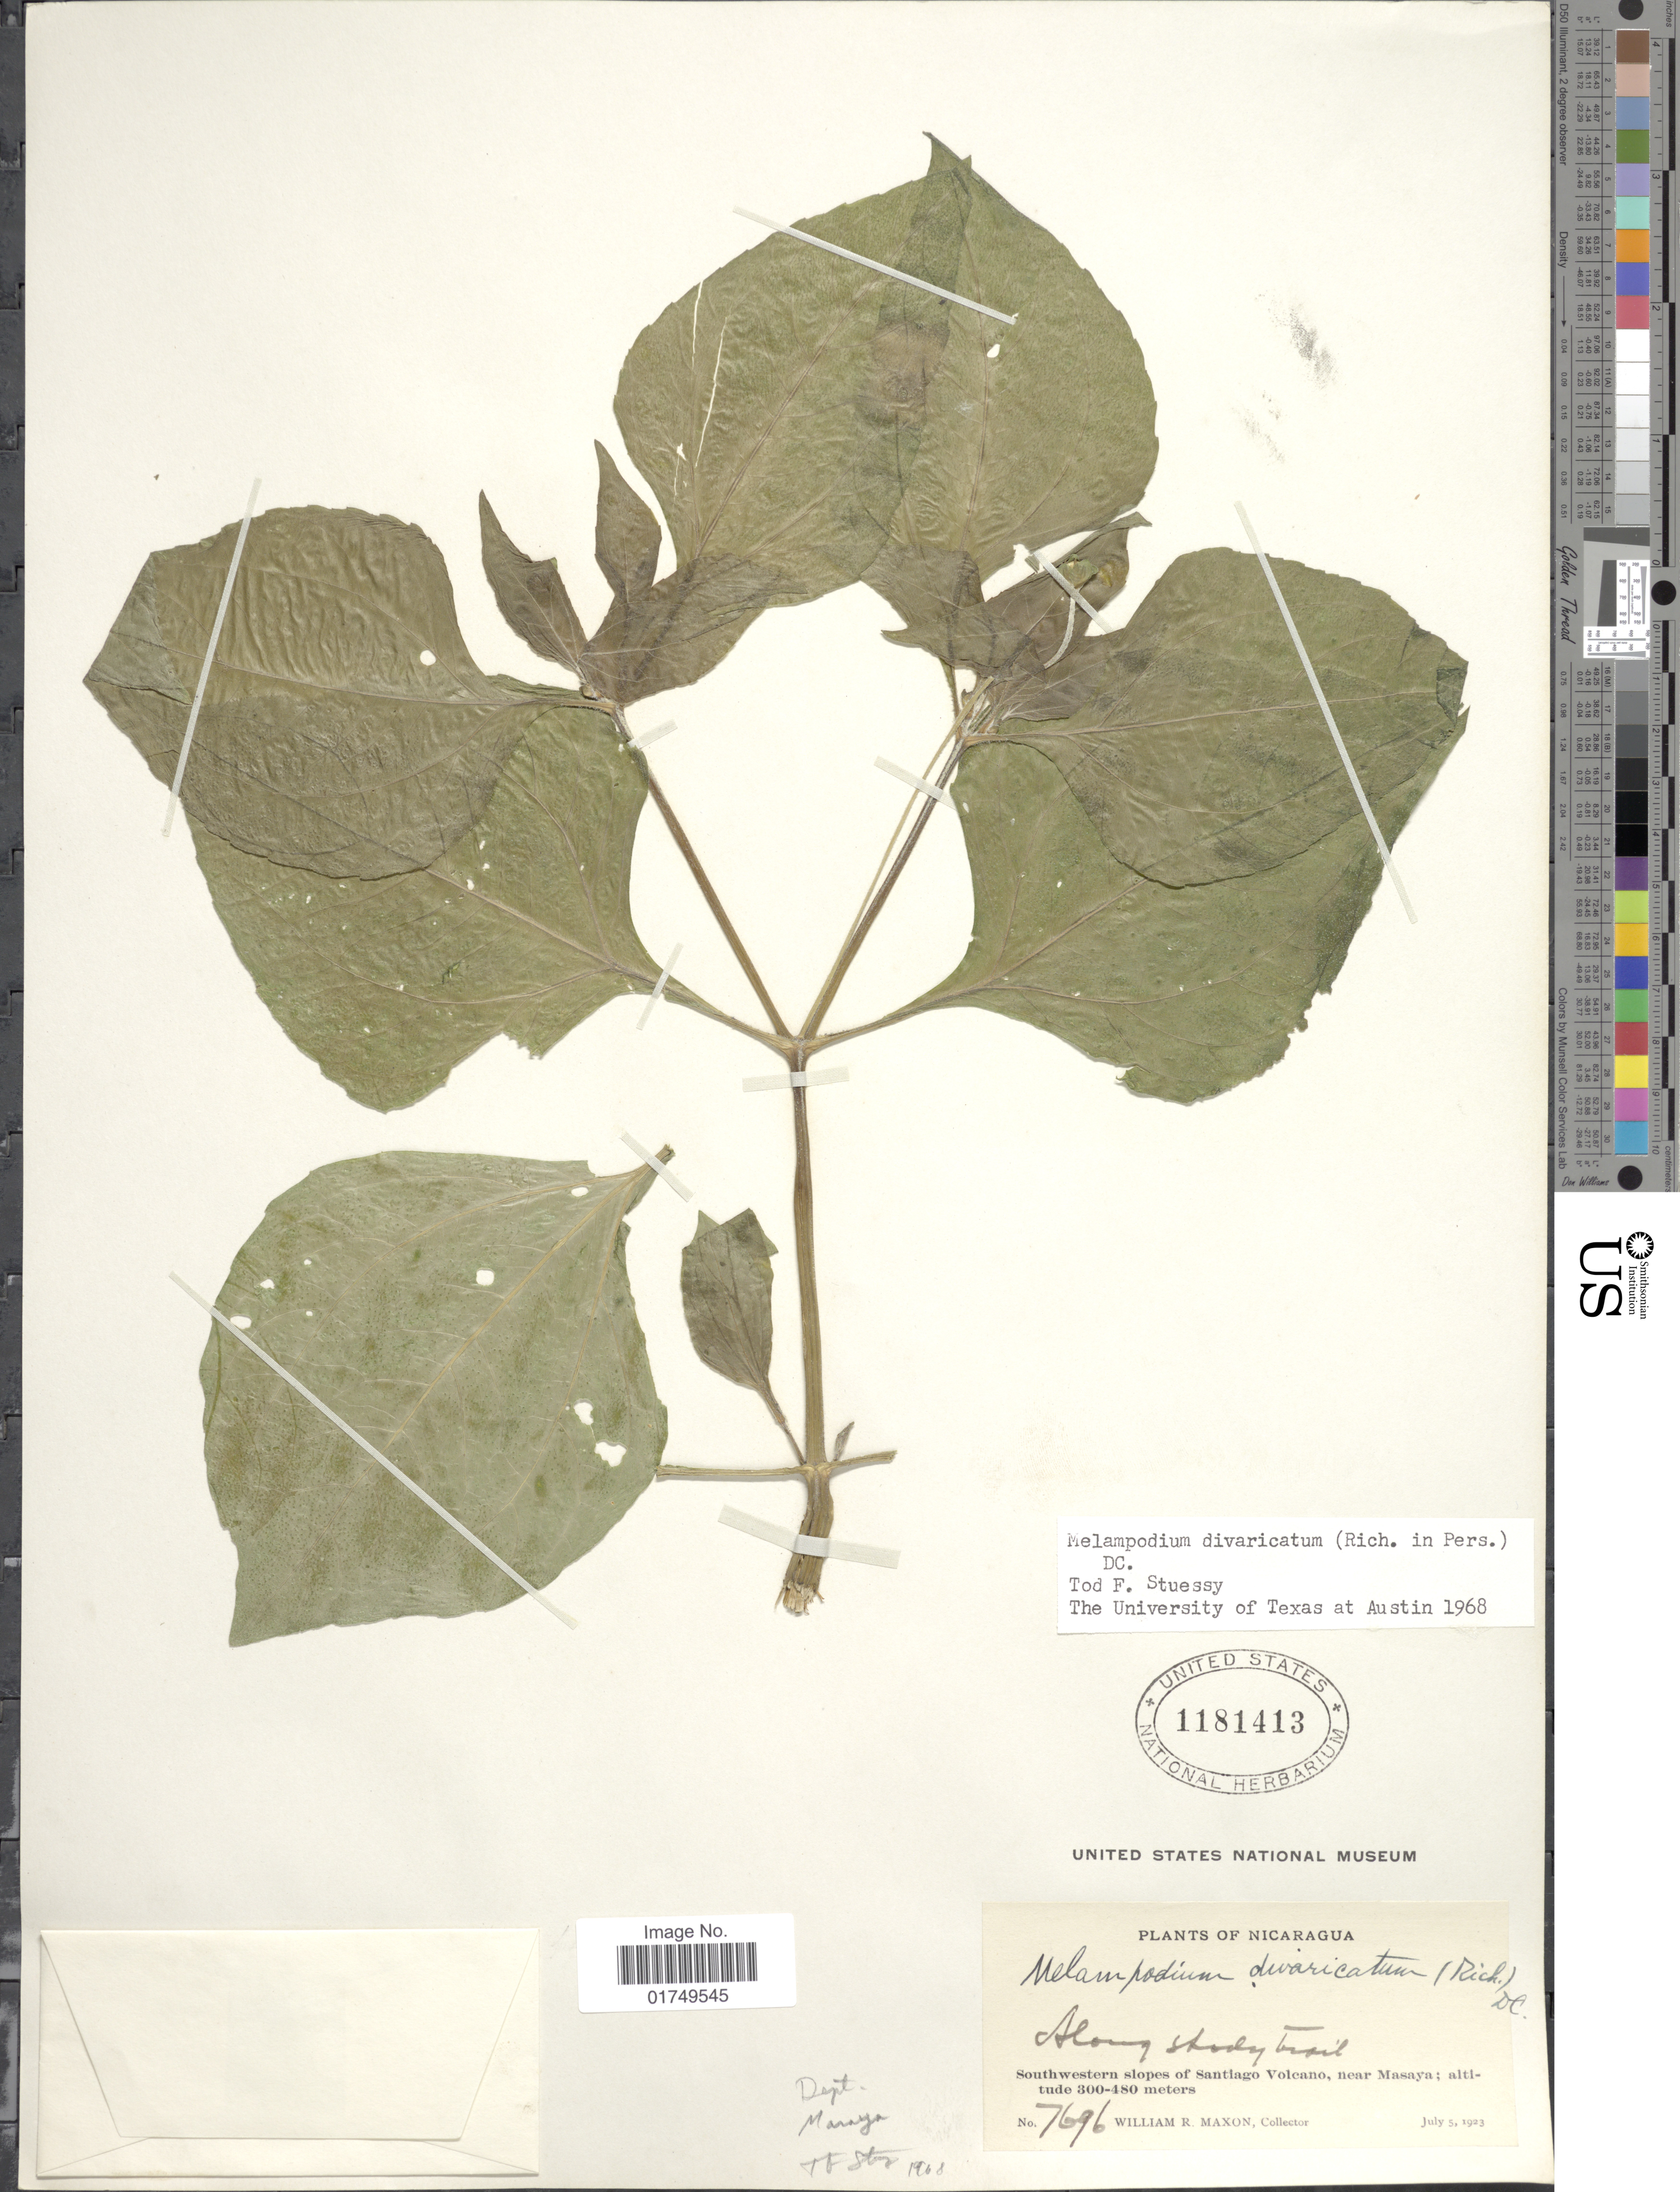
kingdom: Plantae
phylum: Tracheophyta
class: Magnoliopsida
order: Asterales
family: Asteraceae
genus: Melampodium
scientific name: Melampodium divaricatum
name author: (Rich.) DC.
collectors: W. R. Maxon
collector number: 7696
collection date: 1923-07-05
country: Nicaragua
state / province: Masaya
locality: Southwestern slopes of Santiago Volcano, near Masaya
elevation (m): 300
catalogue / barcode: US 1181413